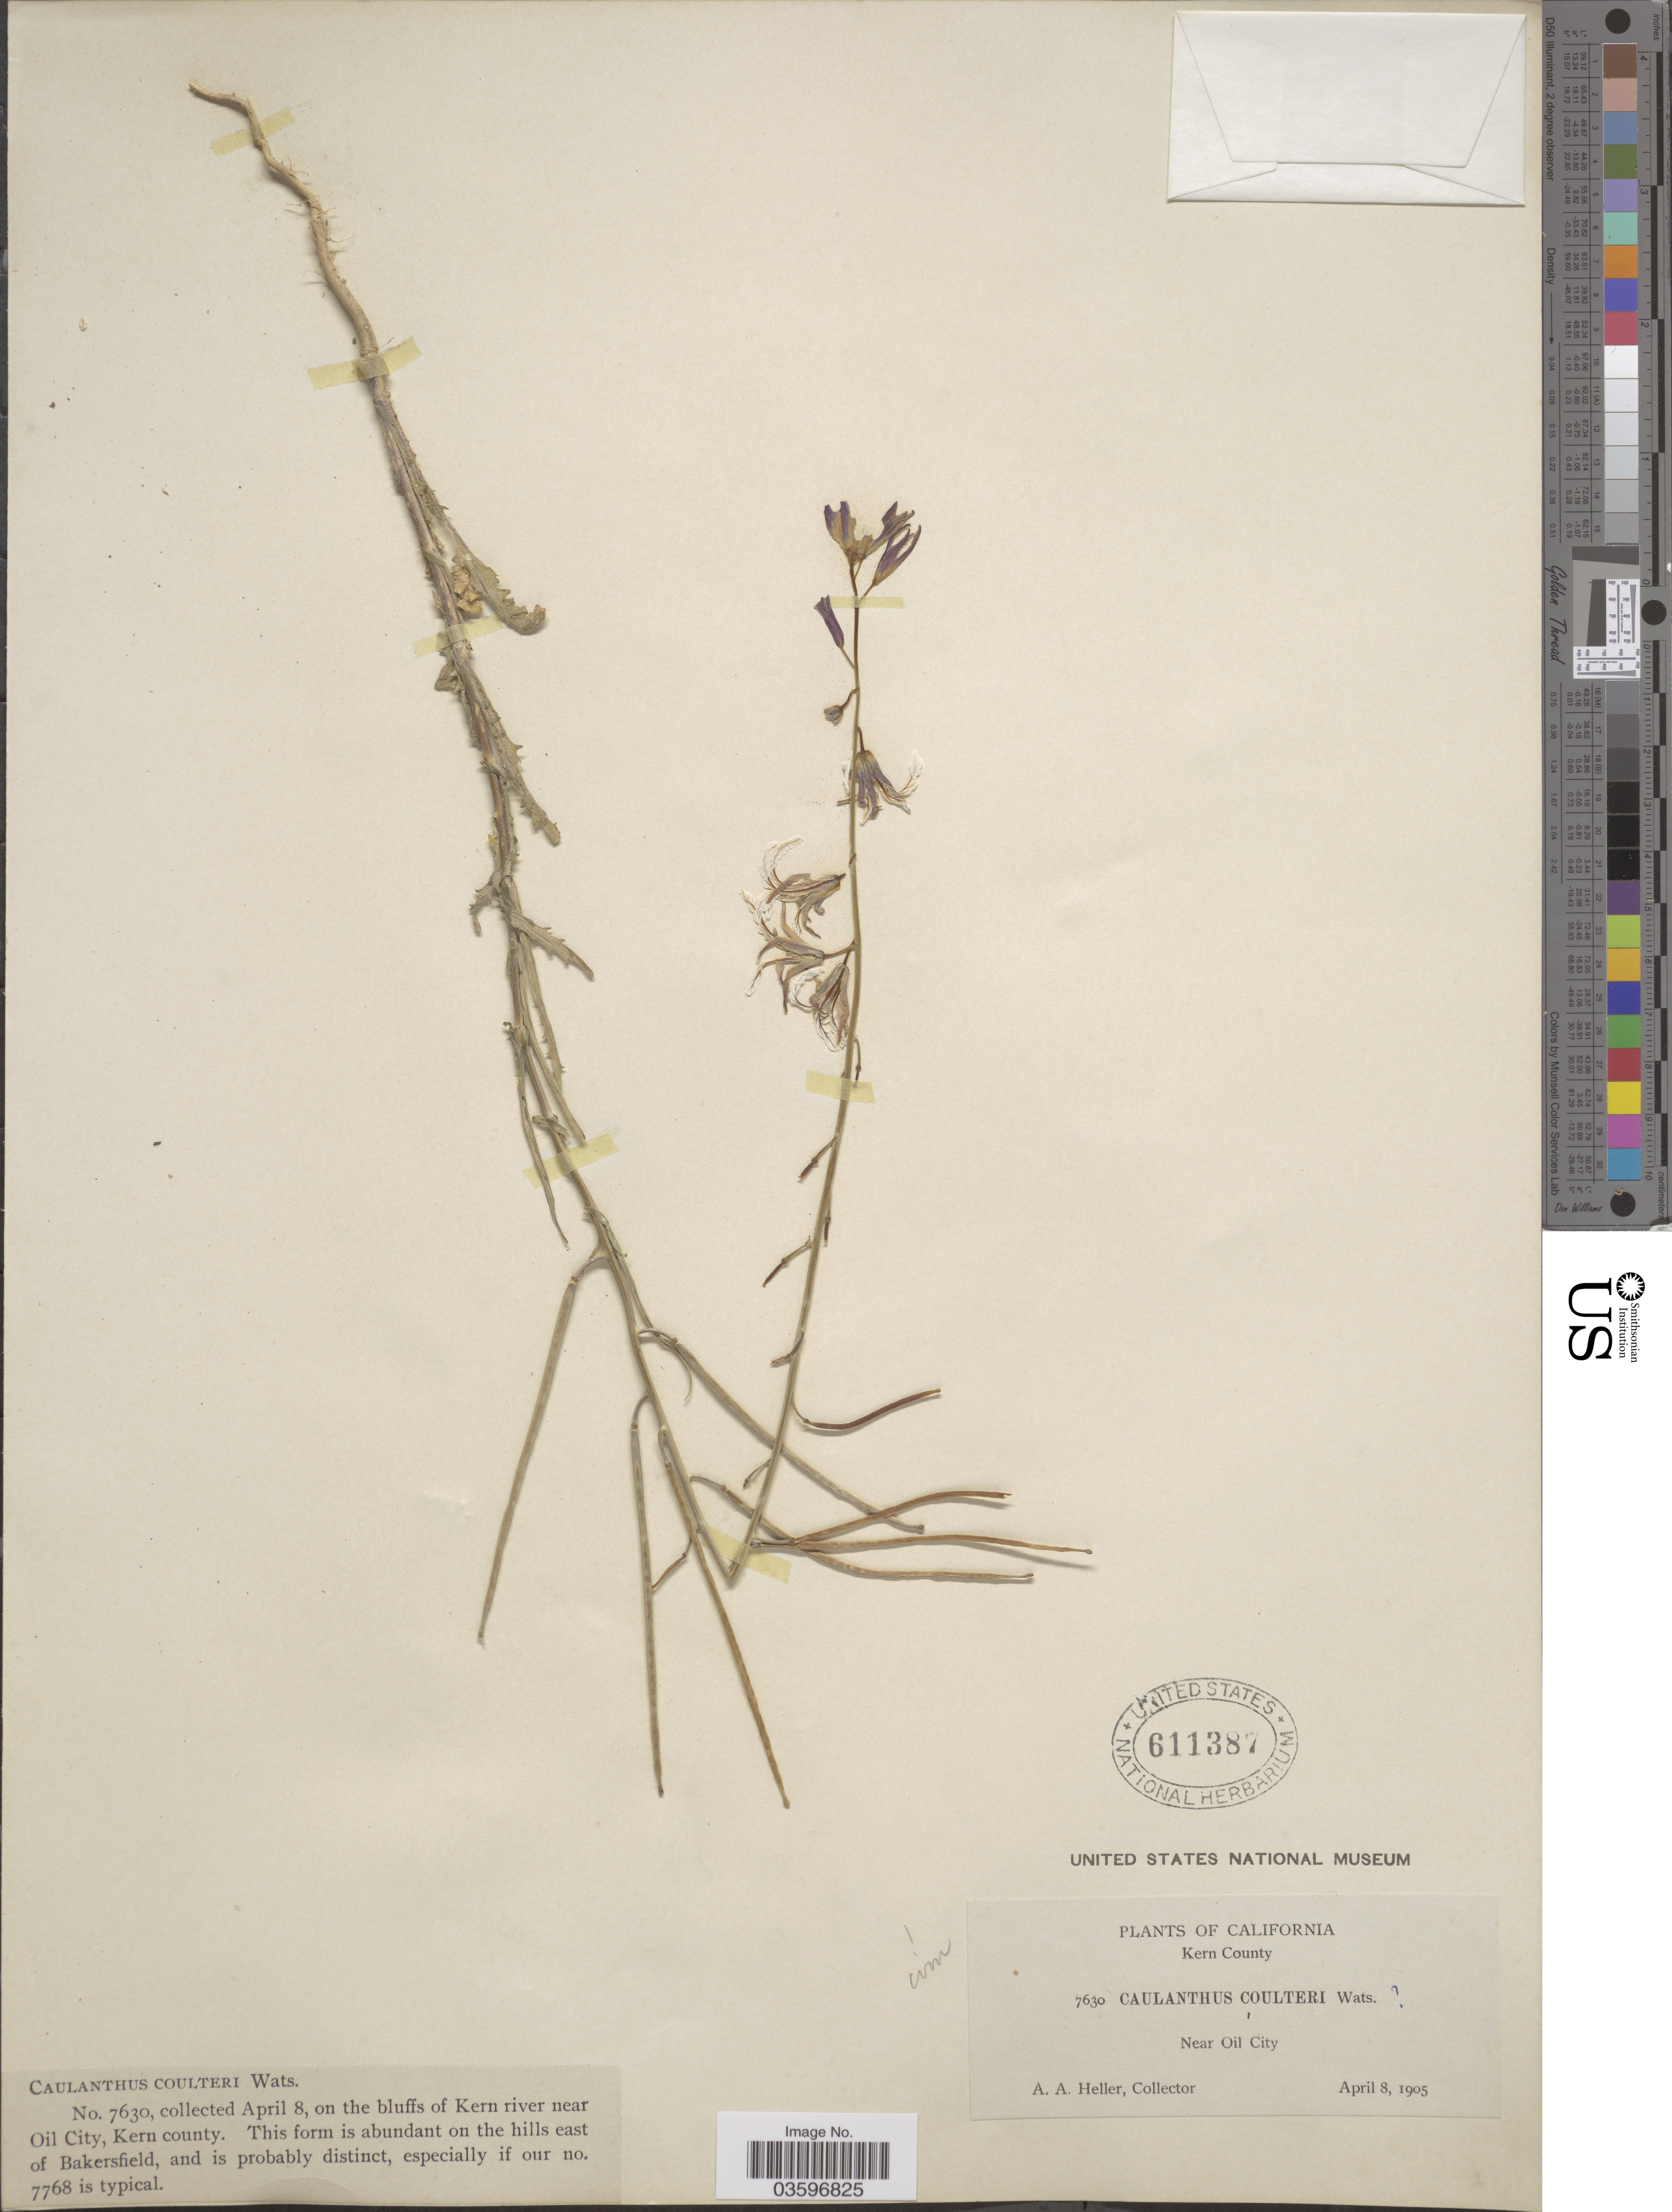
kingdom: Plantae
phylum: Tracheophyta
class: Magnoliopsida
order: Brassicales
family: Brassicaceae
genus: Caulanthus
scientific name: Caulanthus coulteri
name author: S. Watson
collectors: A. A. Heller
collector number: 7630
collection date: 1905-04-08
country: United States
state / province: California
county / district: Kern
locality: Kern County. Near Oil City. On the bluffs of Kern river near Oil City.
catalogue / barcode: US 611387